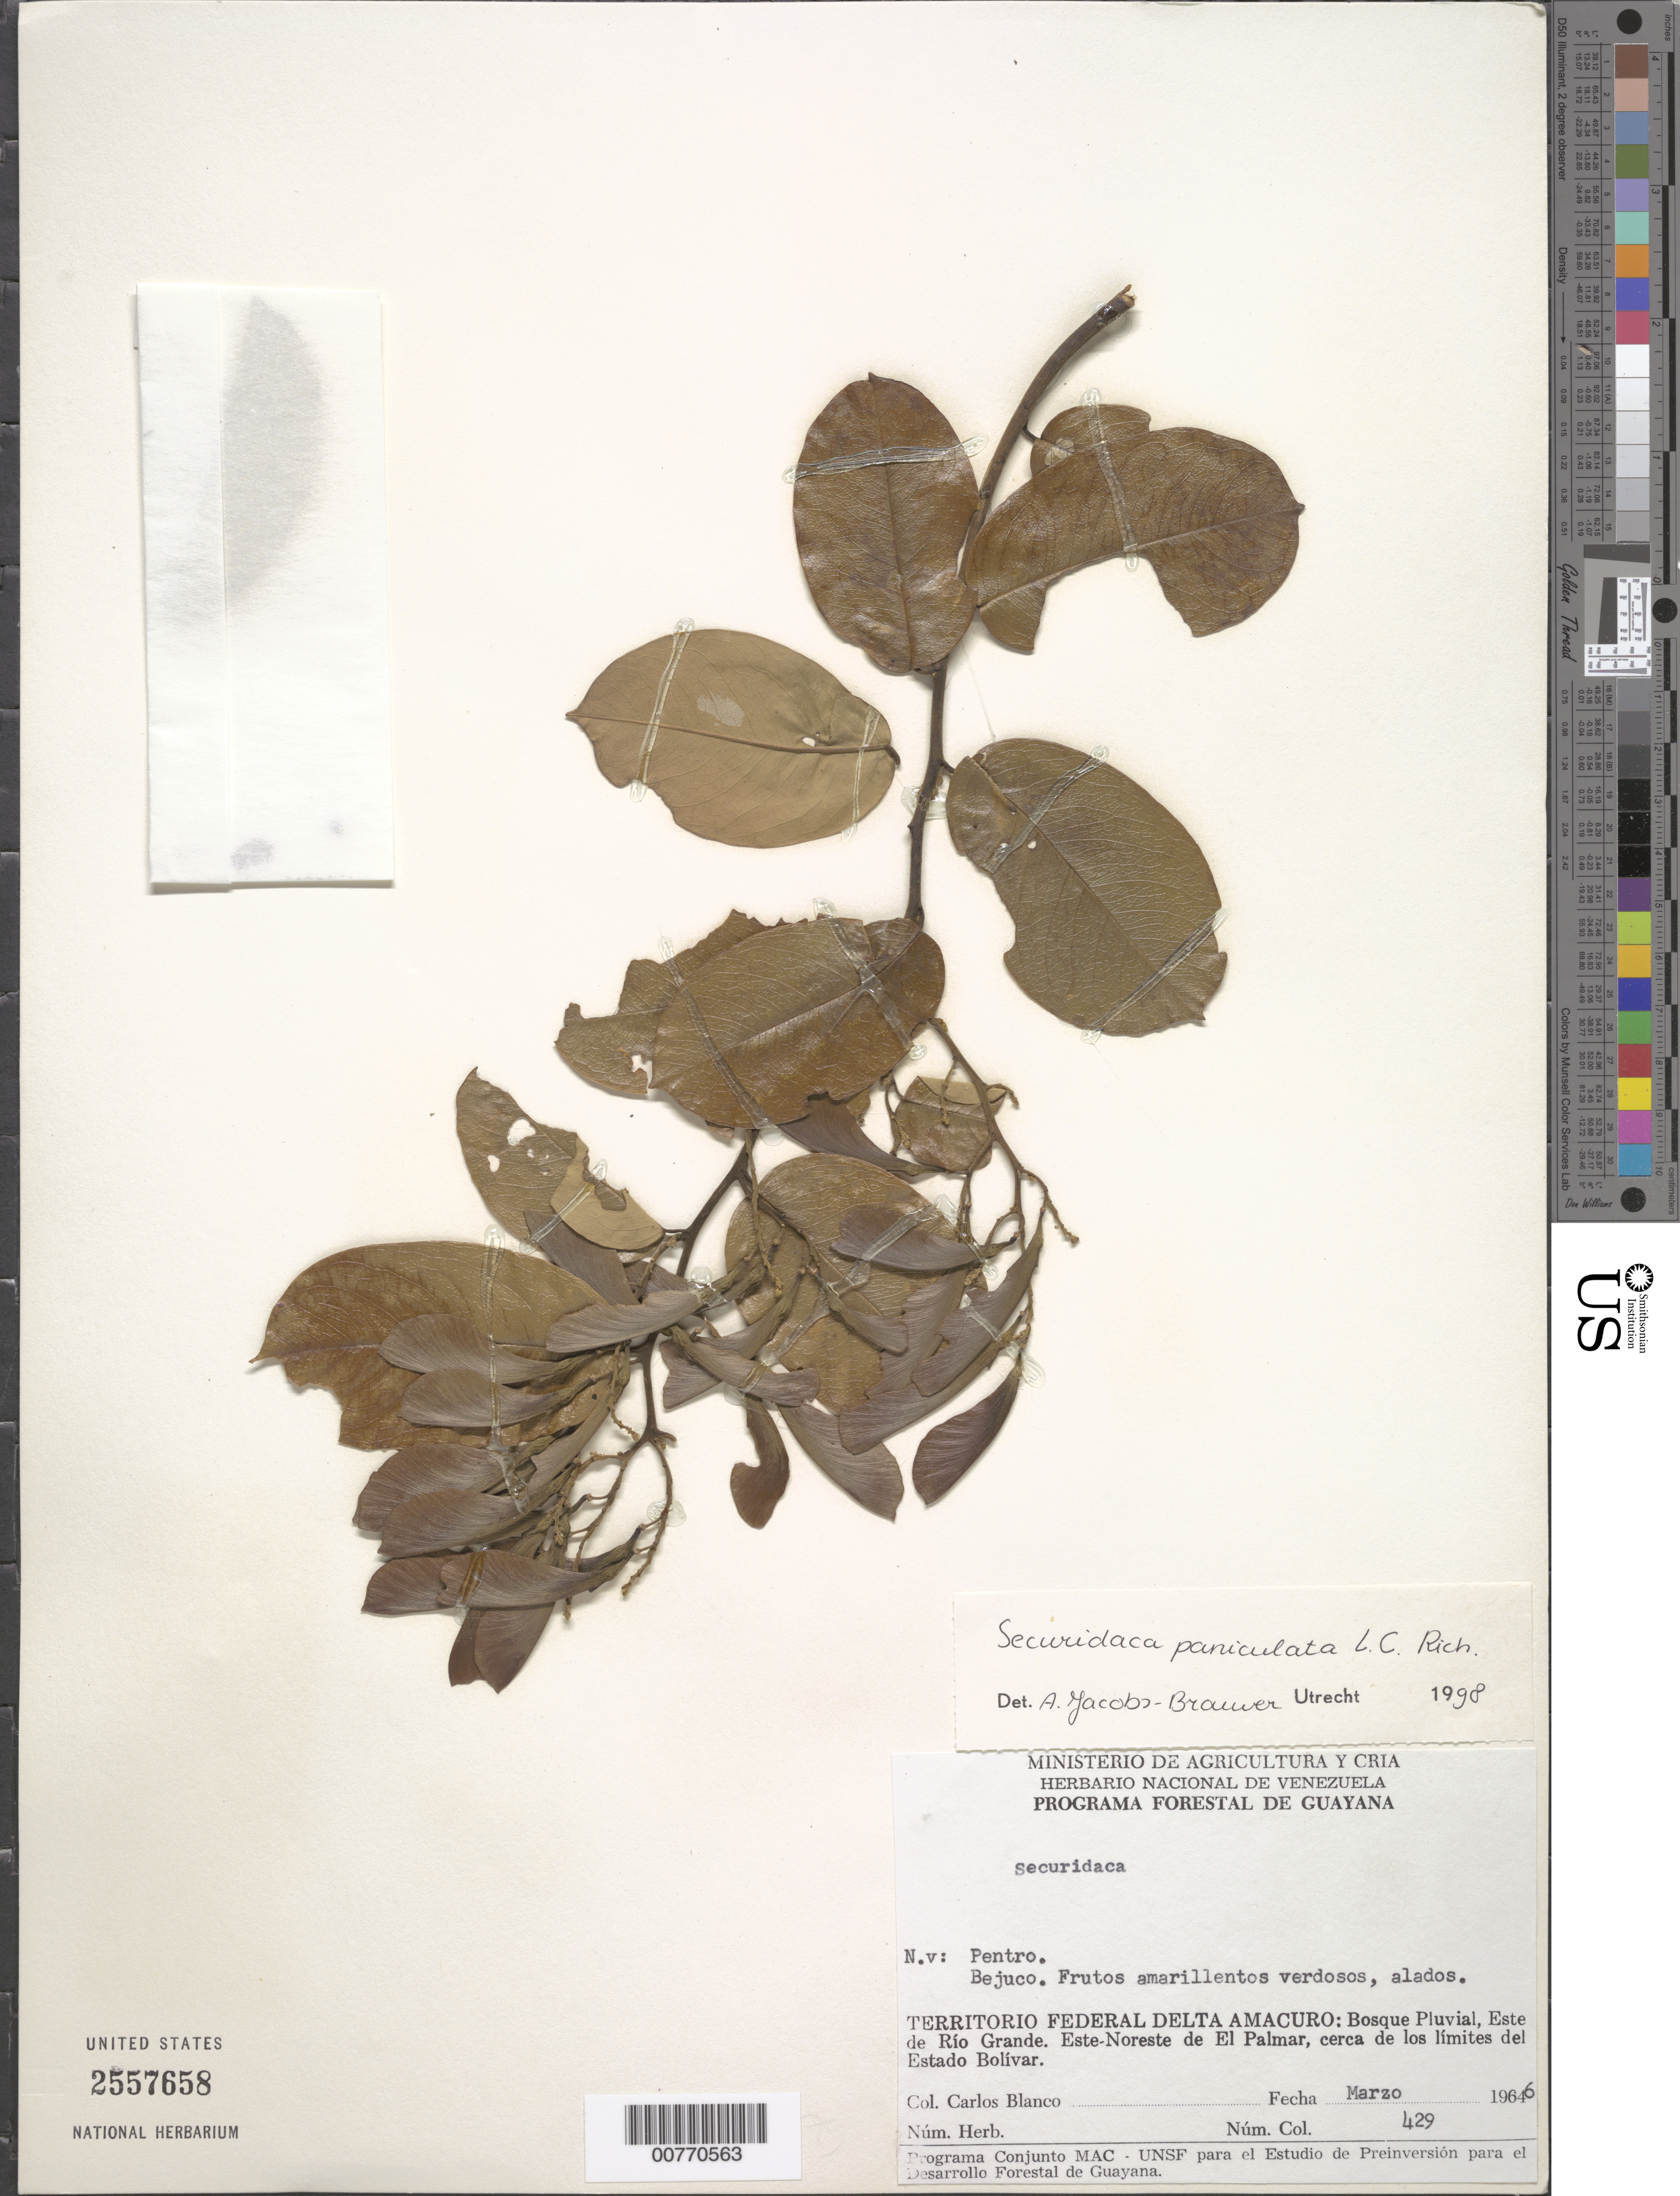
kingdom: Plantae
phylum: Tracheophyta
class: Magnoliopsida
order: Fabales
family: Polygalaceae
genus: Securidaca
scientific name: Securidaca paniculata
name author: Rich.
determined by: Jacobs-Brouwer, A.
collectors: C. A. Blanco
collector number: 429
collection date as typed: Mar-66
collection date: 1966-03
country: Venezuela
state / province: Delta Amacuro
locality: Río Grande, Este de; Este-Noreste de El Palmar, cerca de los limites del Estado Bolívar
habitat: Rainforest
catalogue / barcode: US 2557658